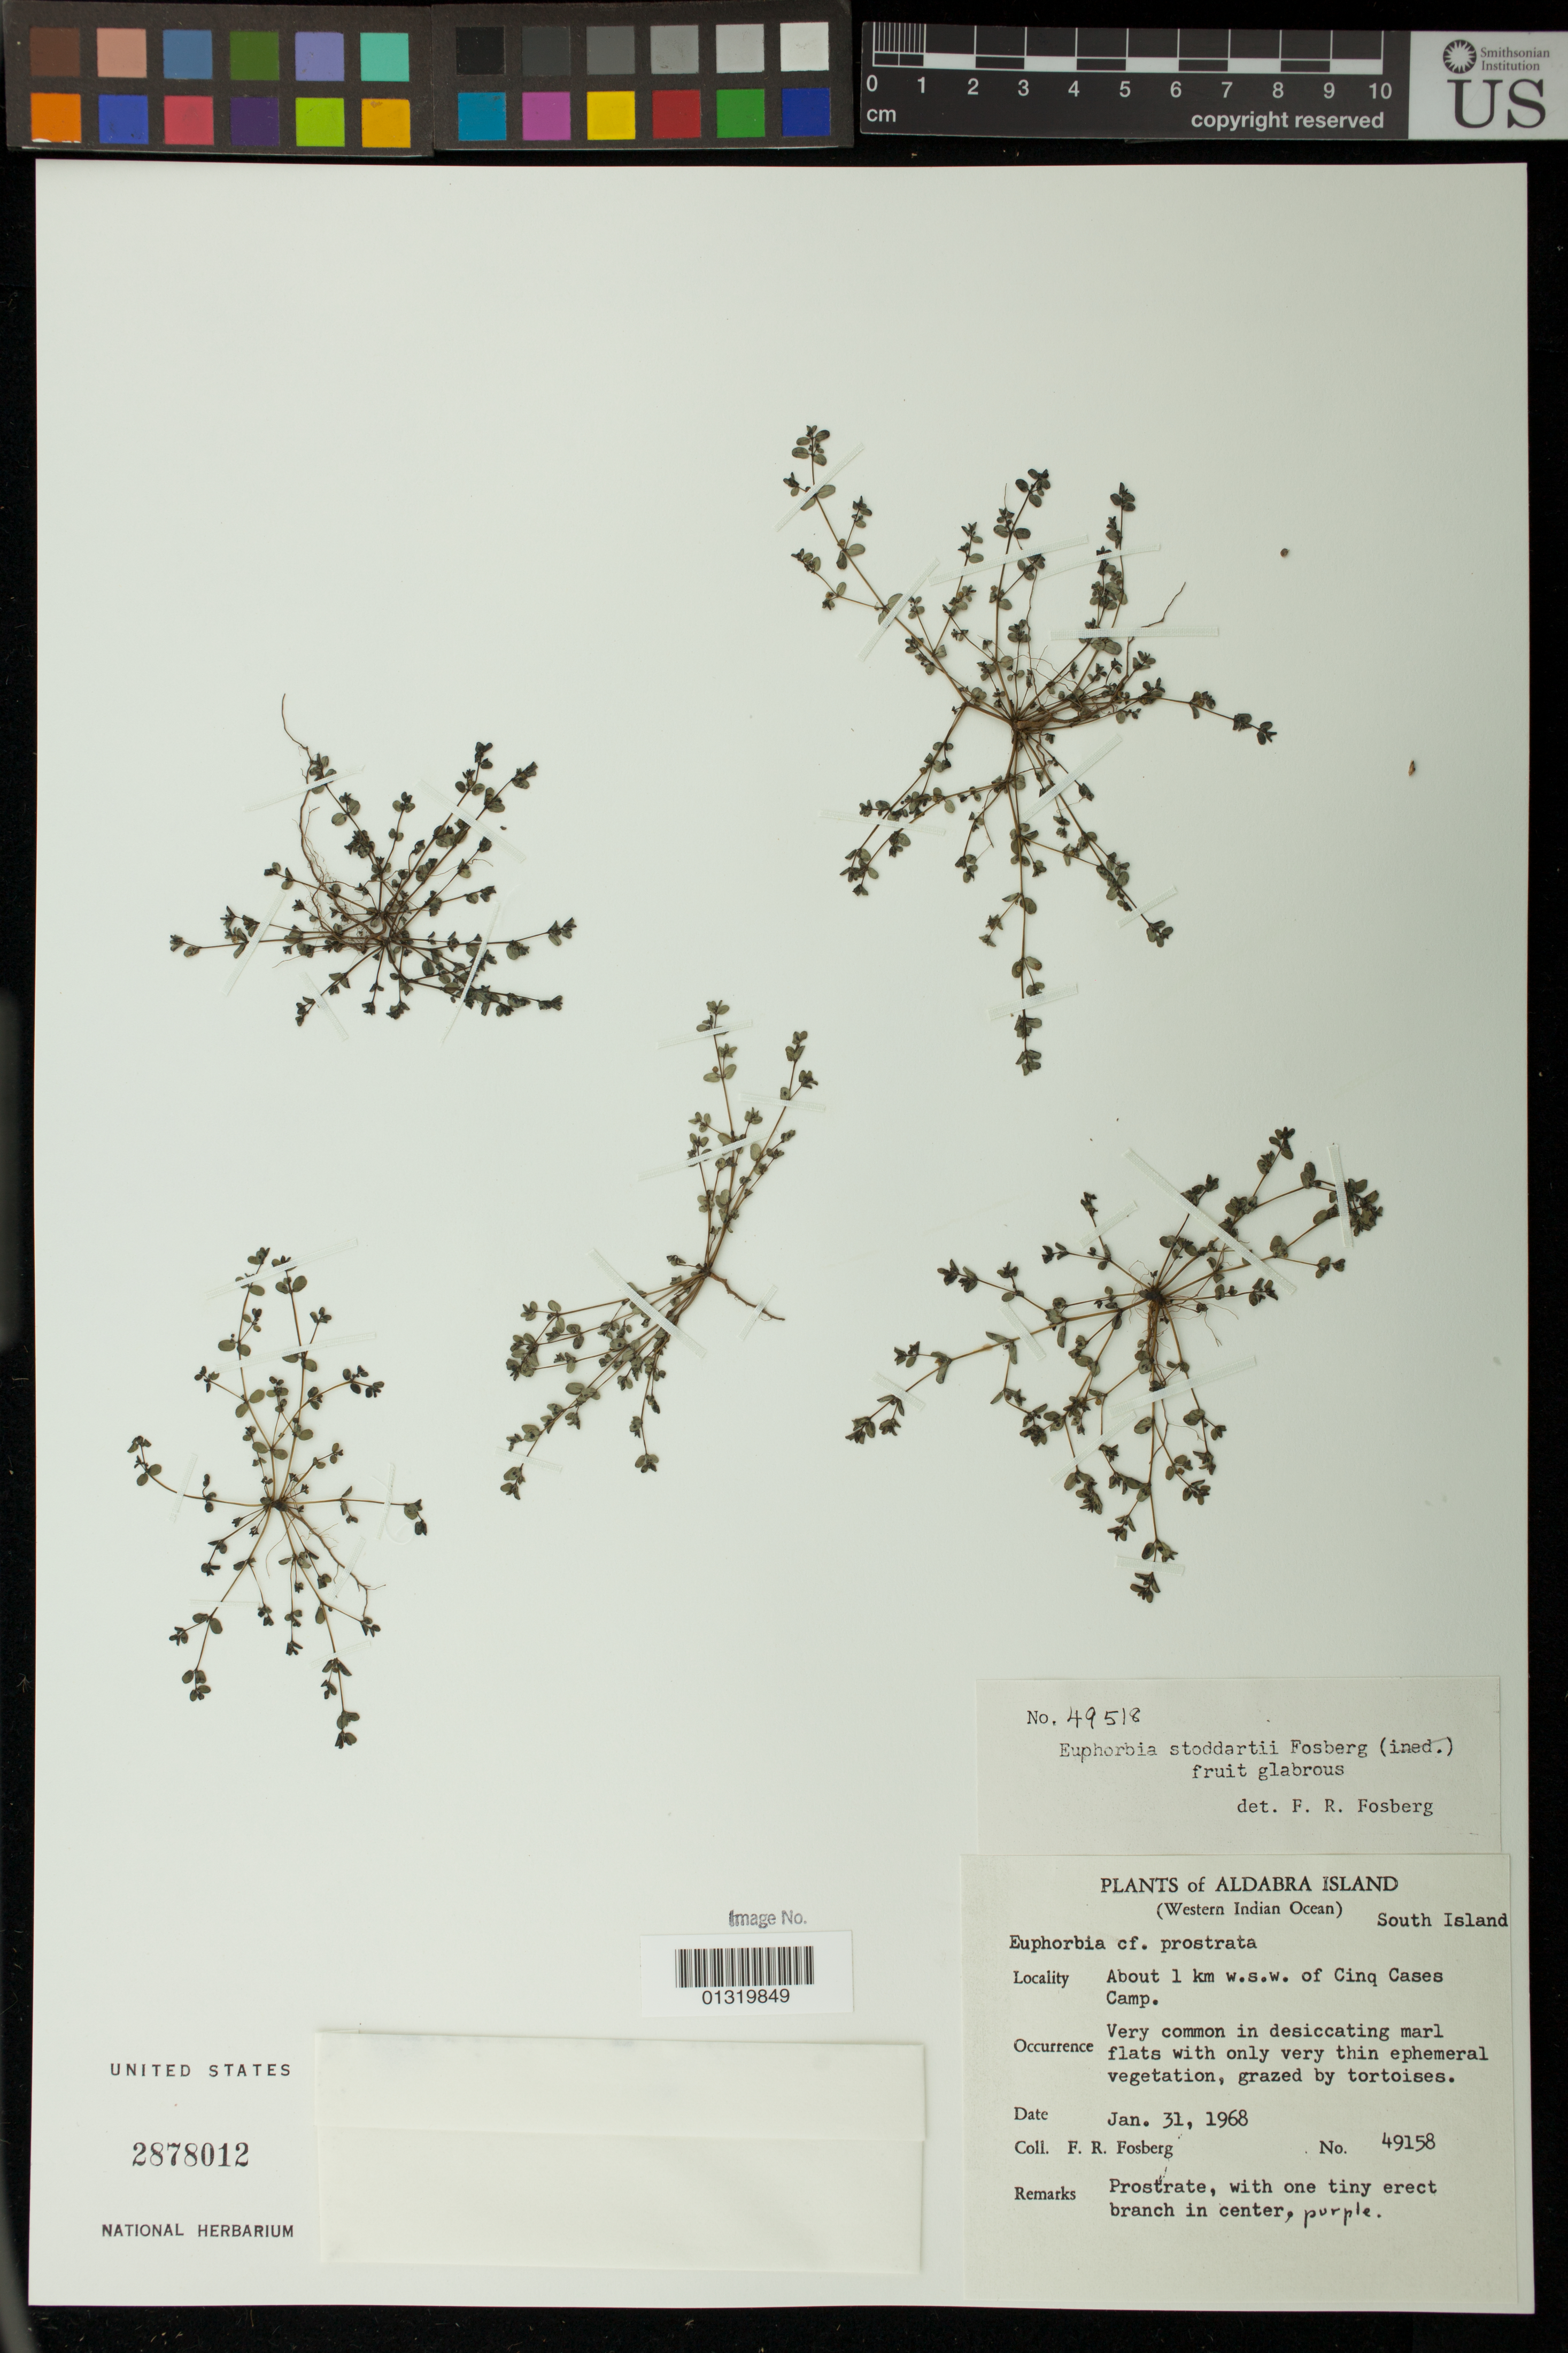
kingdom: Plantae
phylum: Tracheophyta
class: Magnoliopsida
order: Malpighiales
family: Euphorbiaceae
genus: Euphorbia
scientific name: Euphorbia stoddartii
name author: Fosberg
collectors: F. R. Fosberg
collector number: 49158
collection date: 1968-01-31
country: Seychelles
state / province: Outer Islands District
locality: Aldabra Island; South Island; About 1 km w.s.w. of Cinq Cases Camp.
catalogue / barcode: US 2878012